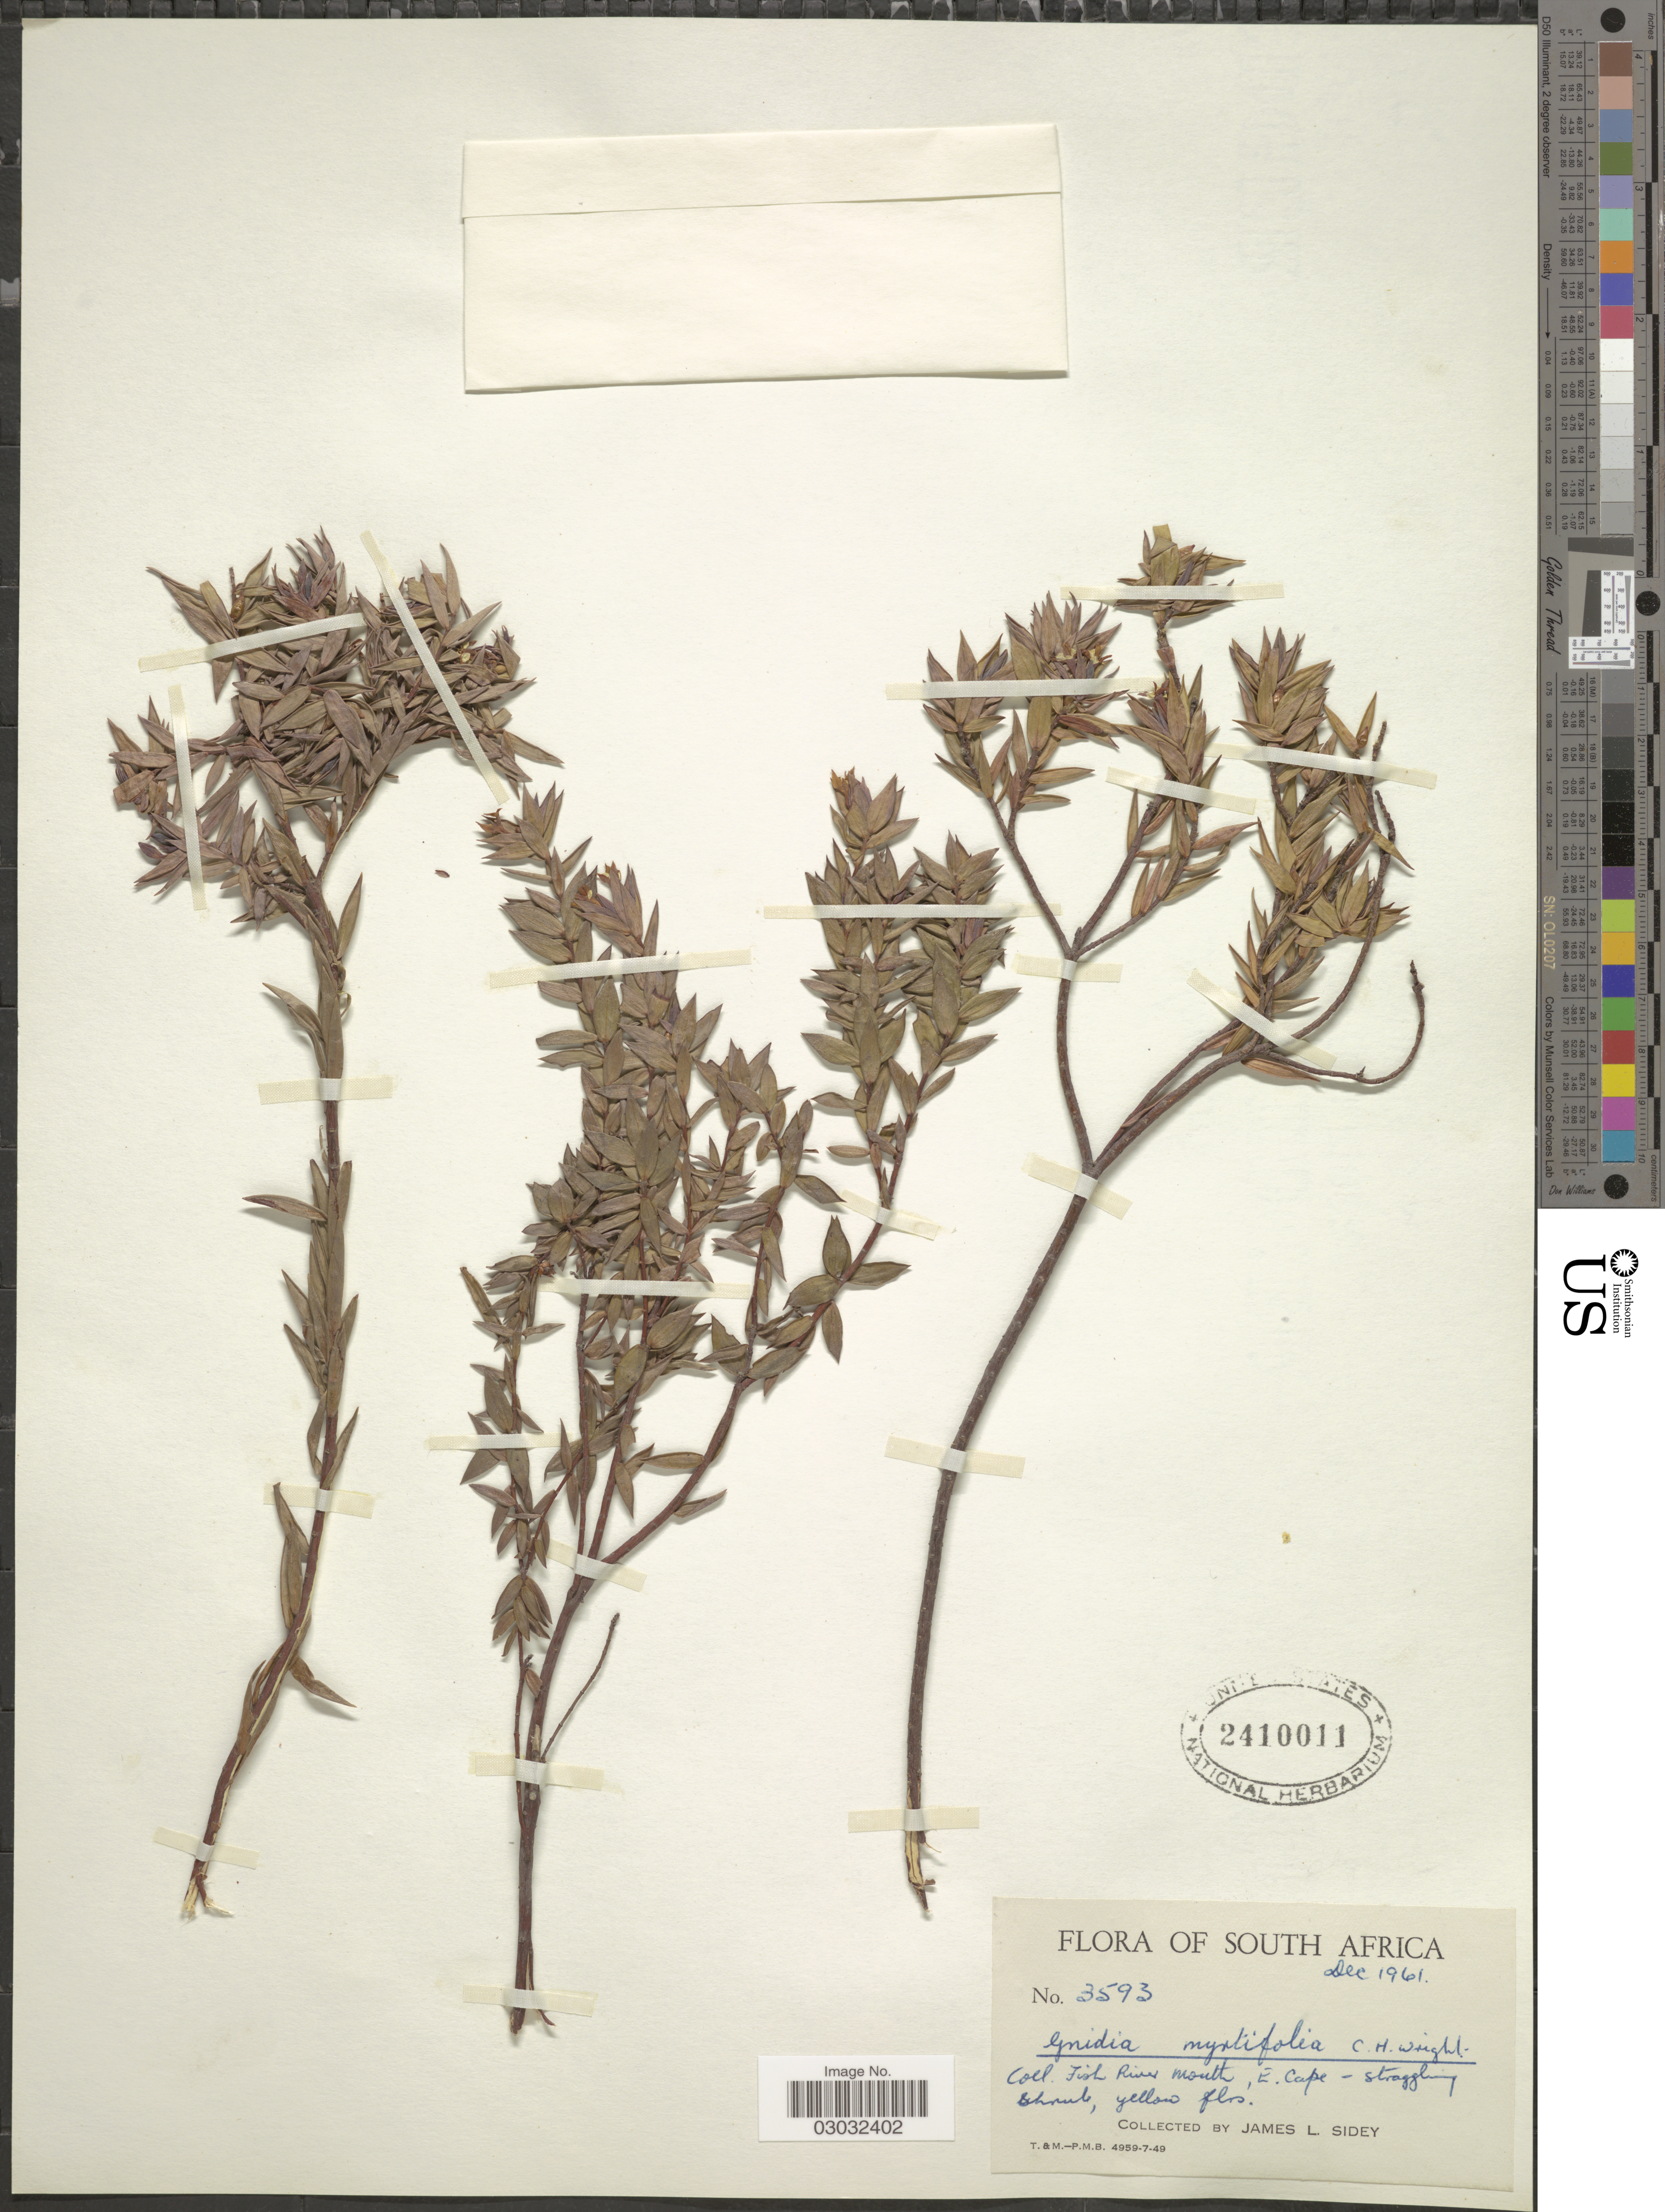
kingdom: Plantae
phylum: Tracheophyta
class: Magnoliopsida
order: Malvales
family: Thymelaeaceae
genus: Gnidia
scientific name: Gnidia myrtifolia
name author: C.H. Wright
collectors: J. L. Sidey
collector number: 3593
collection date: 1961-12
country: South Africa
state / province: Eastern Cape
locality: Fish River Mouth, E. Cape.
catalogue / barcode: US 2410011